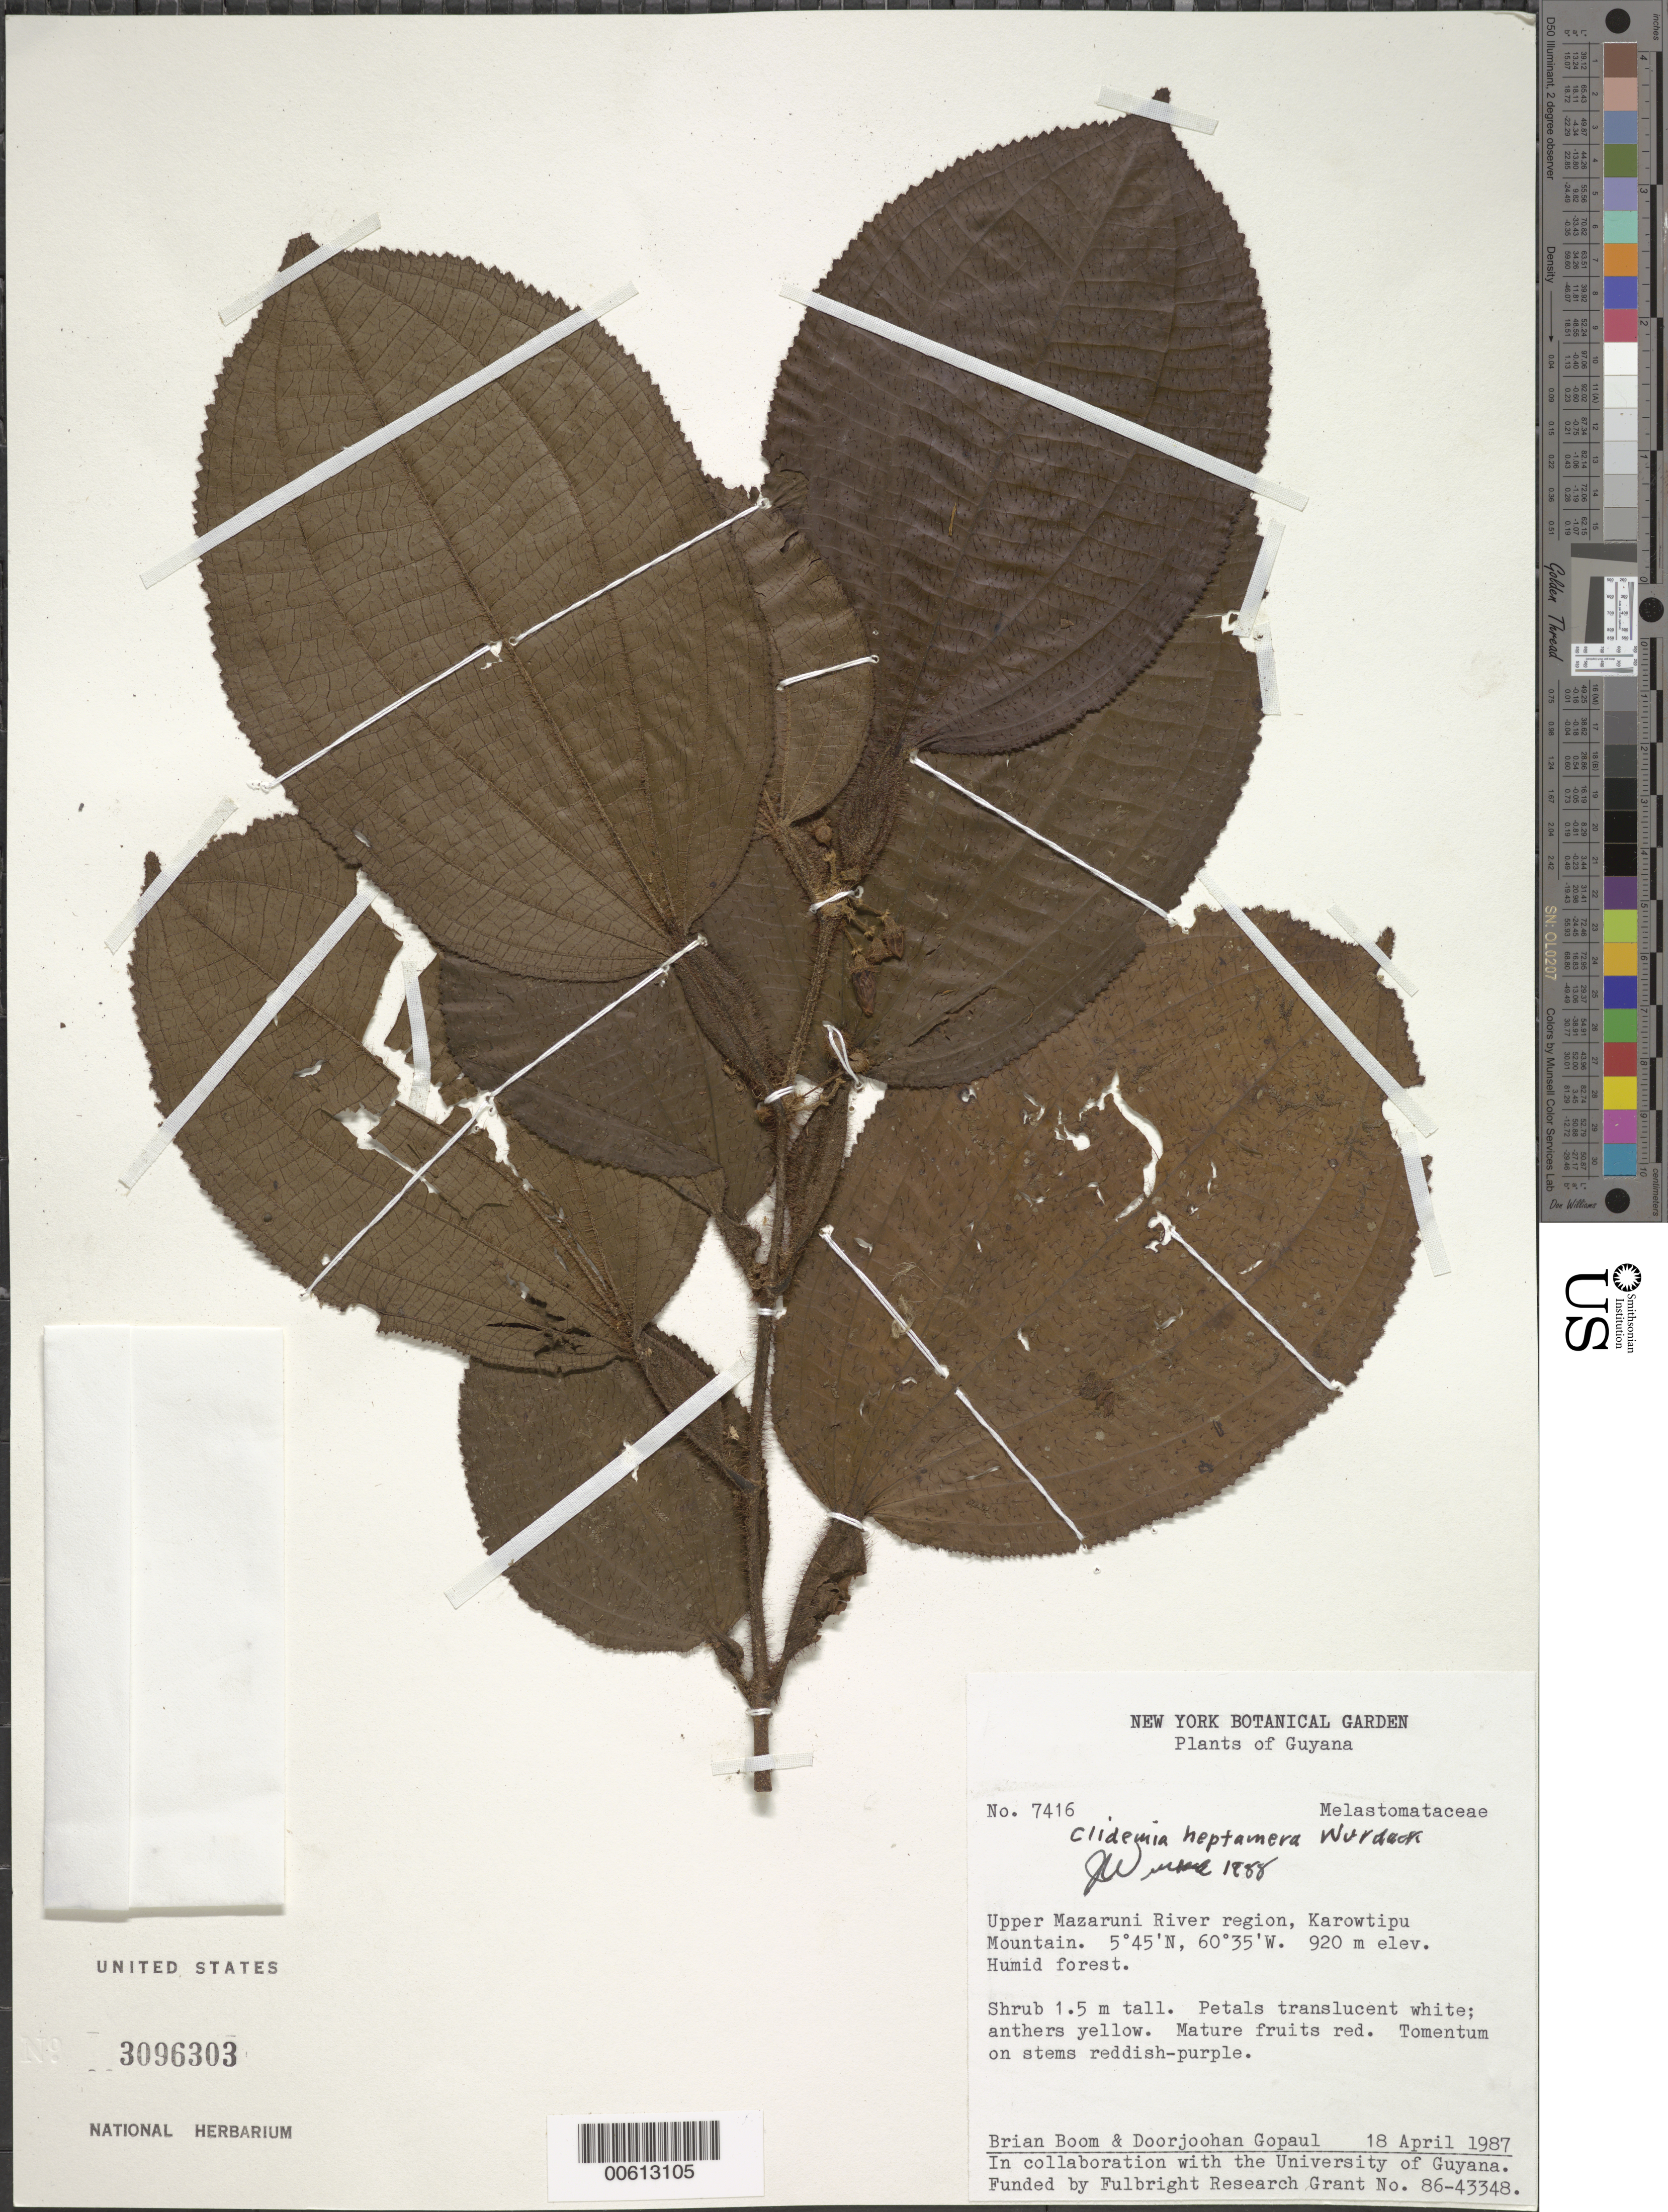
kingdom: Plantae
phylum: Tracheophyta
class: Magnoliopsida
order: Myrtales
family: Melastomataceae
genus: Clidemia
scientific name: Clidemia heptamera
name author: Wurdack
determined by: Wurdack, John J., (US), US (UNITED STATES)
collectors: B. M. Boom & D. Gopaul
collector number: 7416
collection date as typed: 18-Apr-87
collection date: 1987-04-18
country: Guyana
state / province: Cuyuni-Mazaruni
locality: Karowtipu Mt., upper Mazaruni R. region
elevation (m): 920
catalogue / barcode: US 3096303